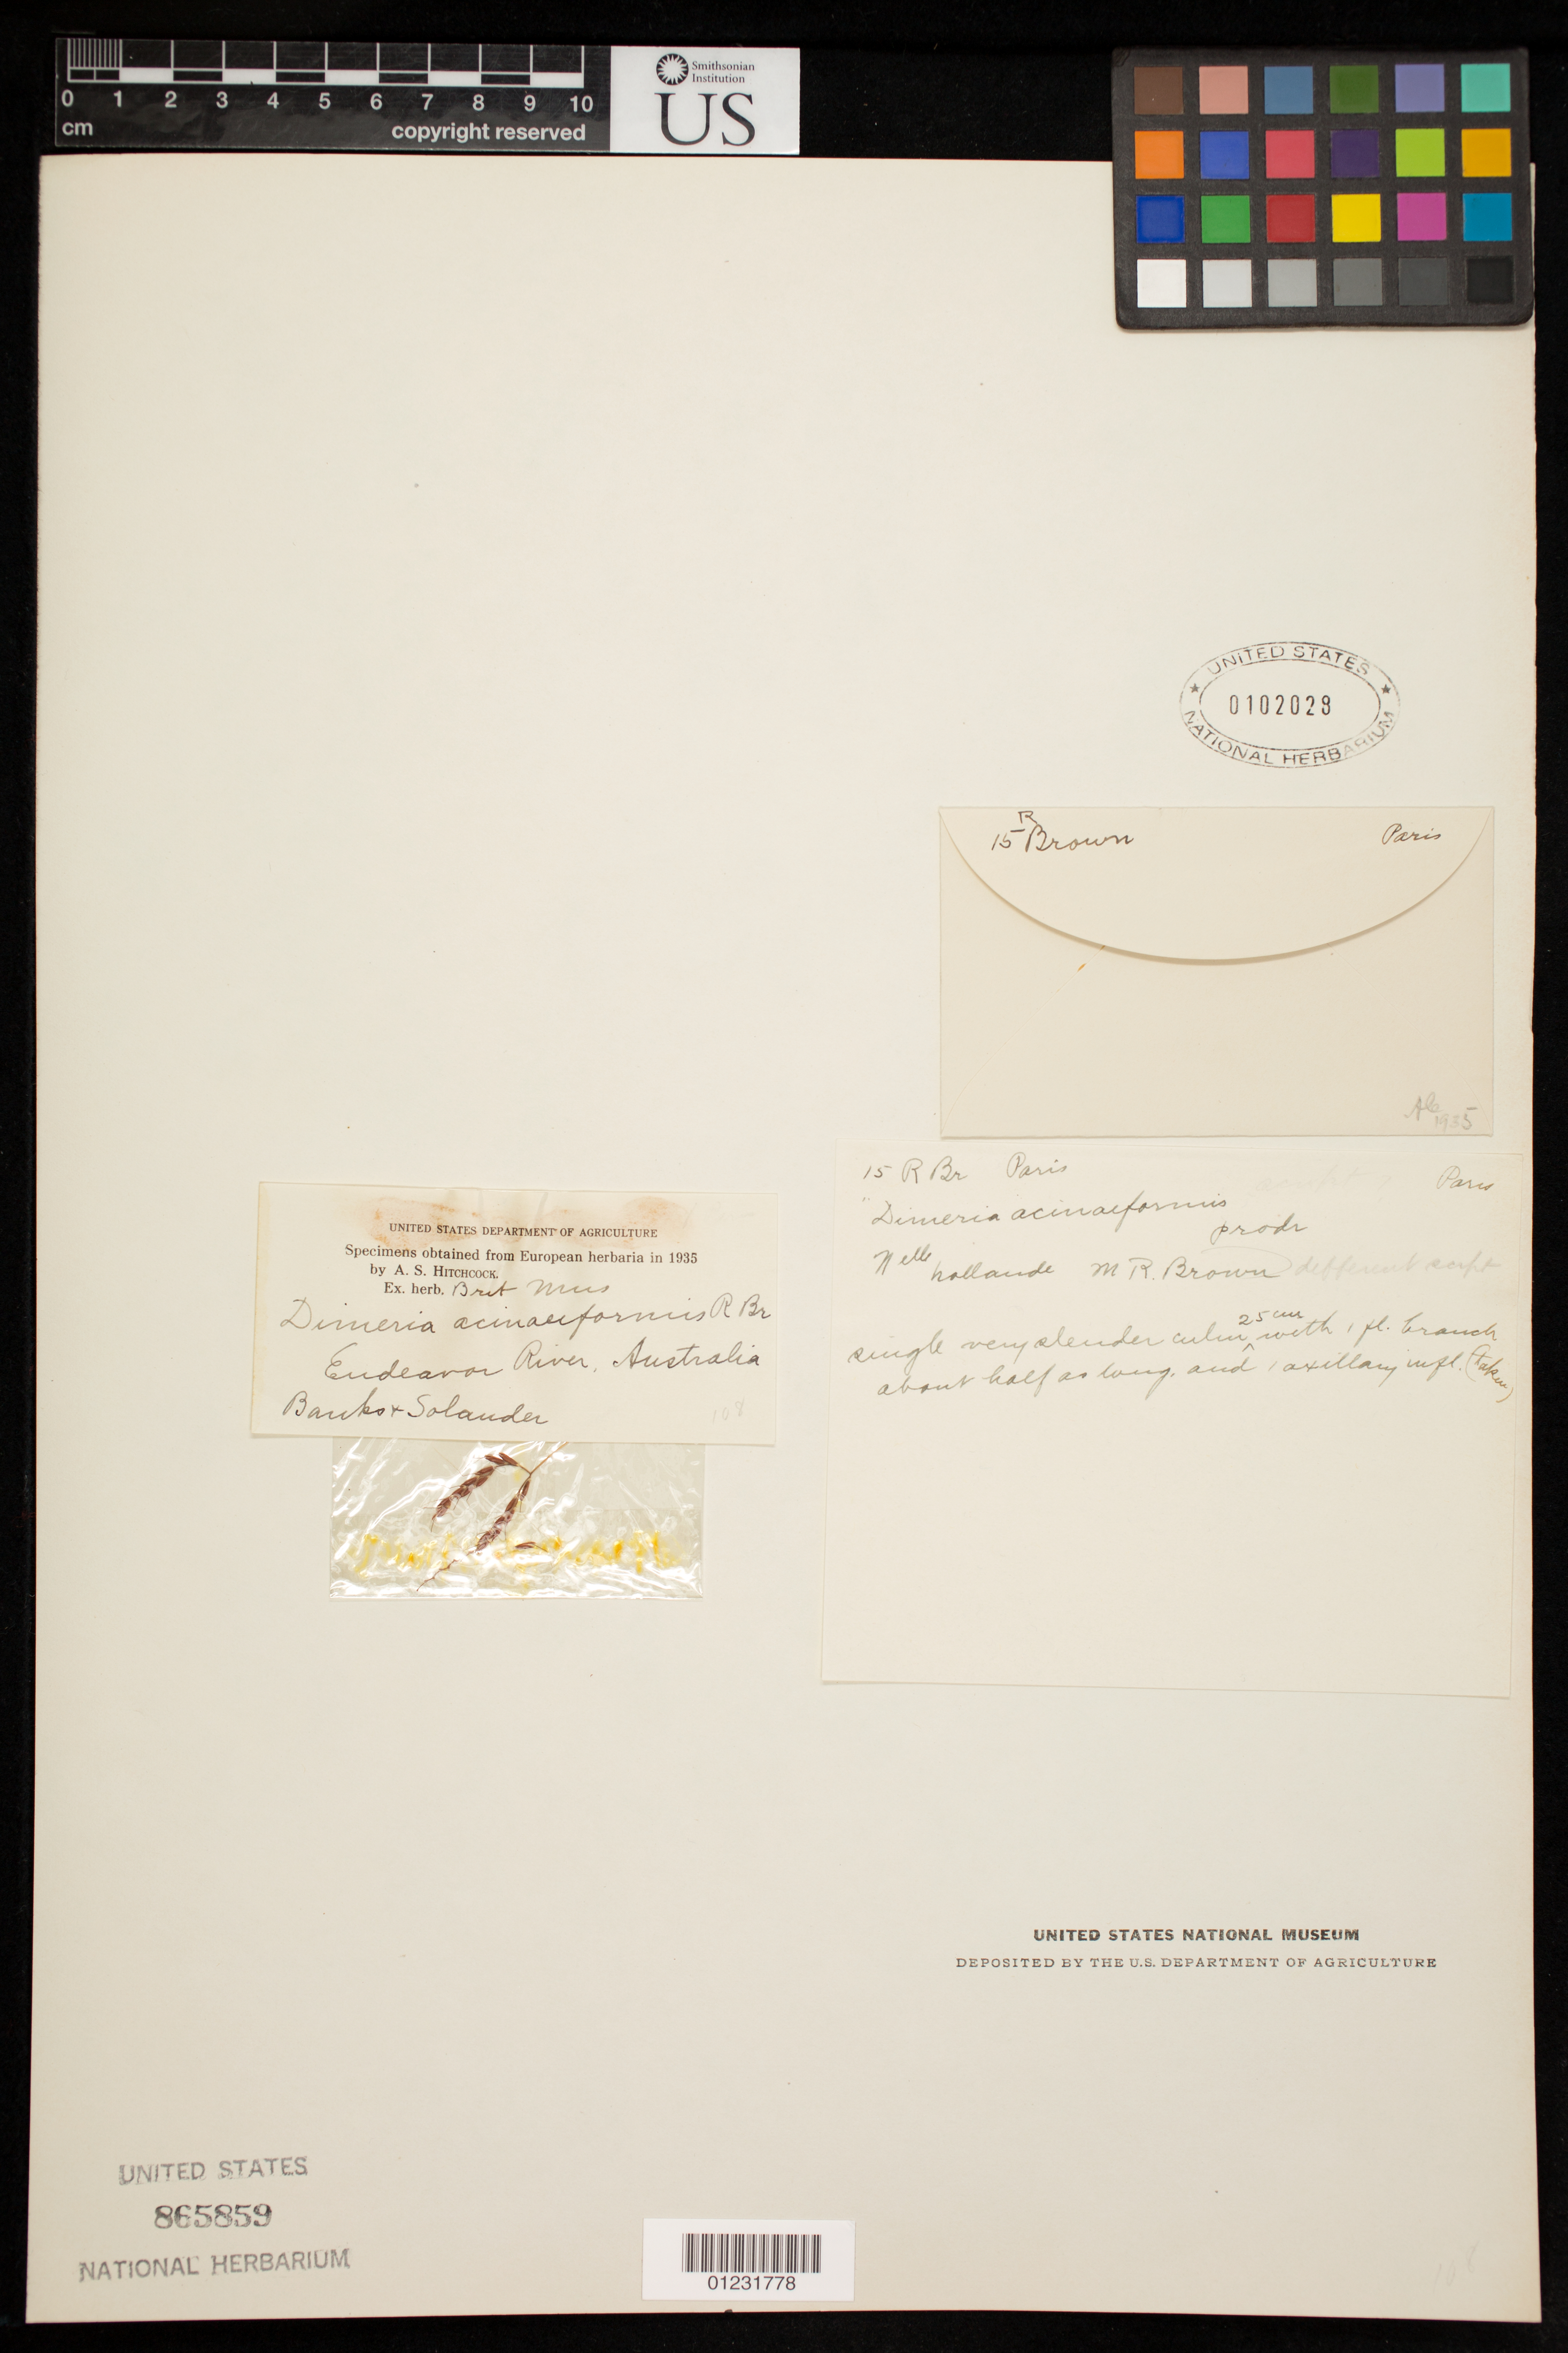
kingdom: Plantae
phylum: Tracheophyta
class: Liliopsida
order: Poales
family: Poaceae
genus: Dimeria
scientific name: Dimeria acinaciformis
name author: R. Br.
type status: Type Collection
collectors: J. Banks & D. C. Solander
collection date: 1768/1771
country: Australia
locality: Endeavor River.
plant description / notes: Fragmentary material of type specimen ex herb. Brit. Mus.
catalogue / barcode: US 865859